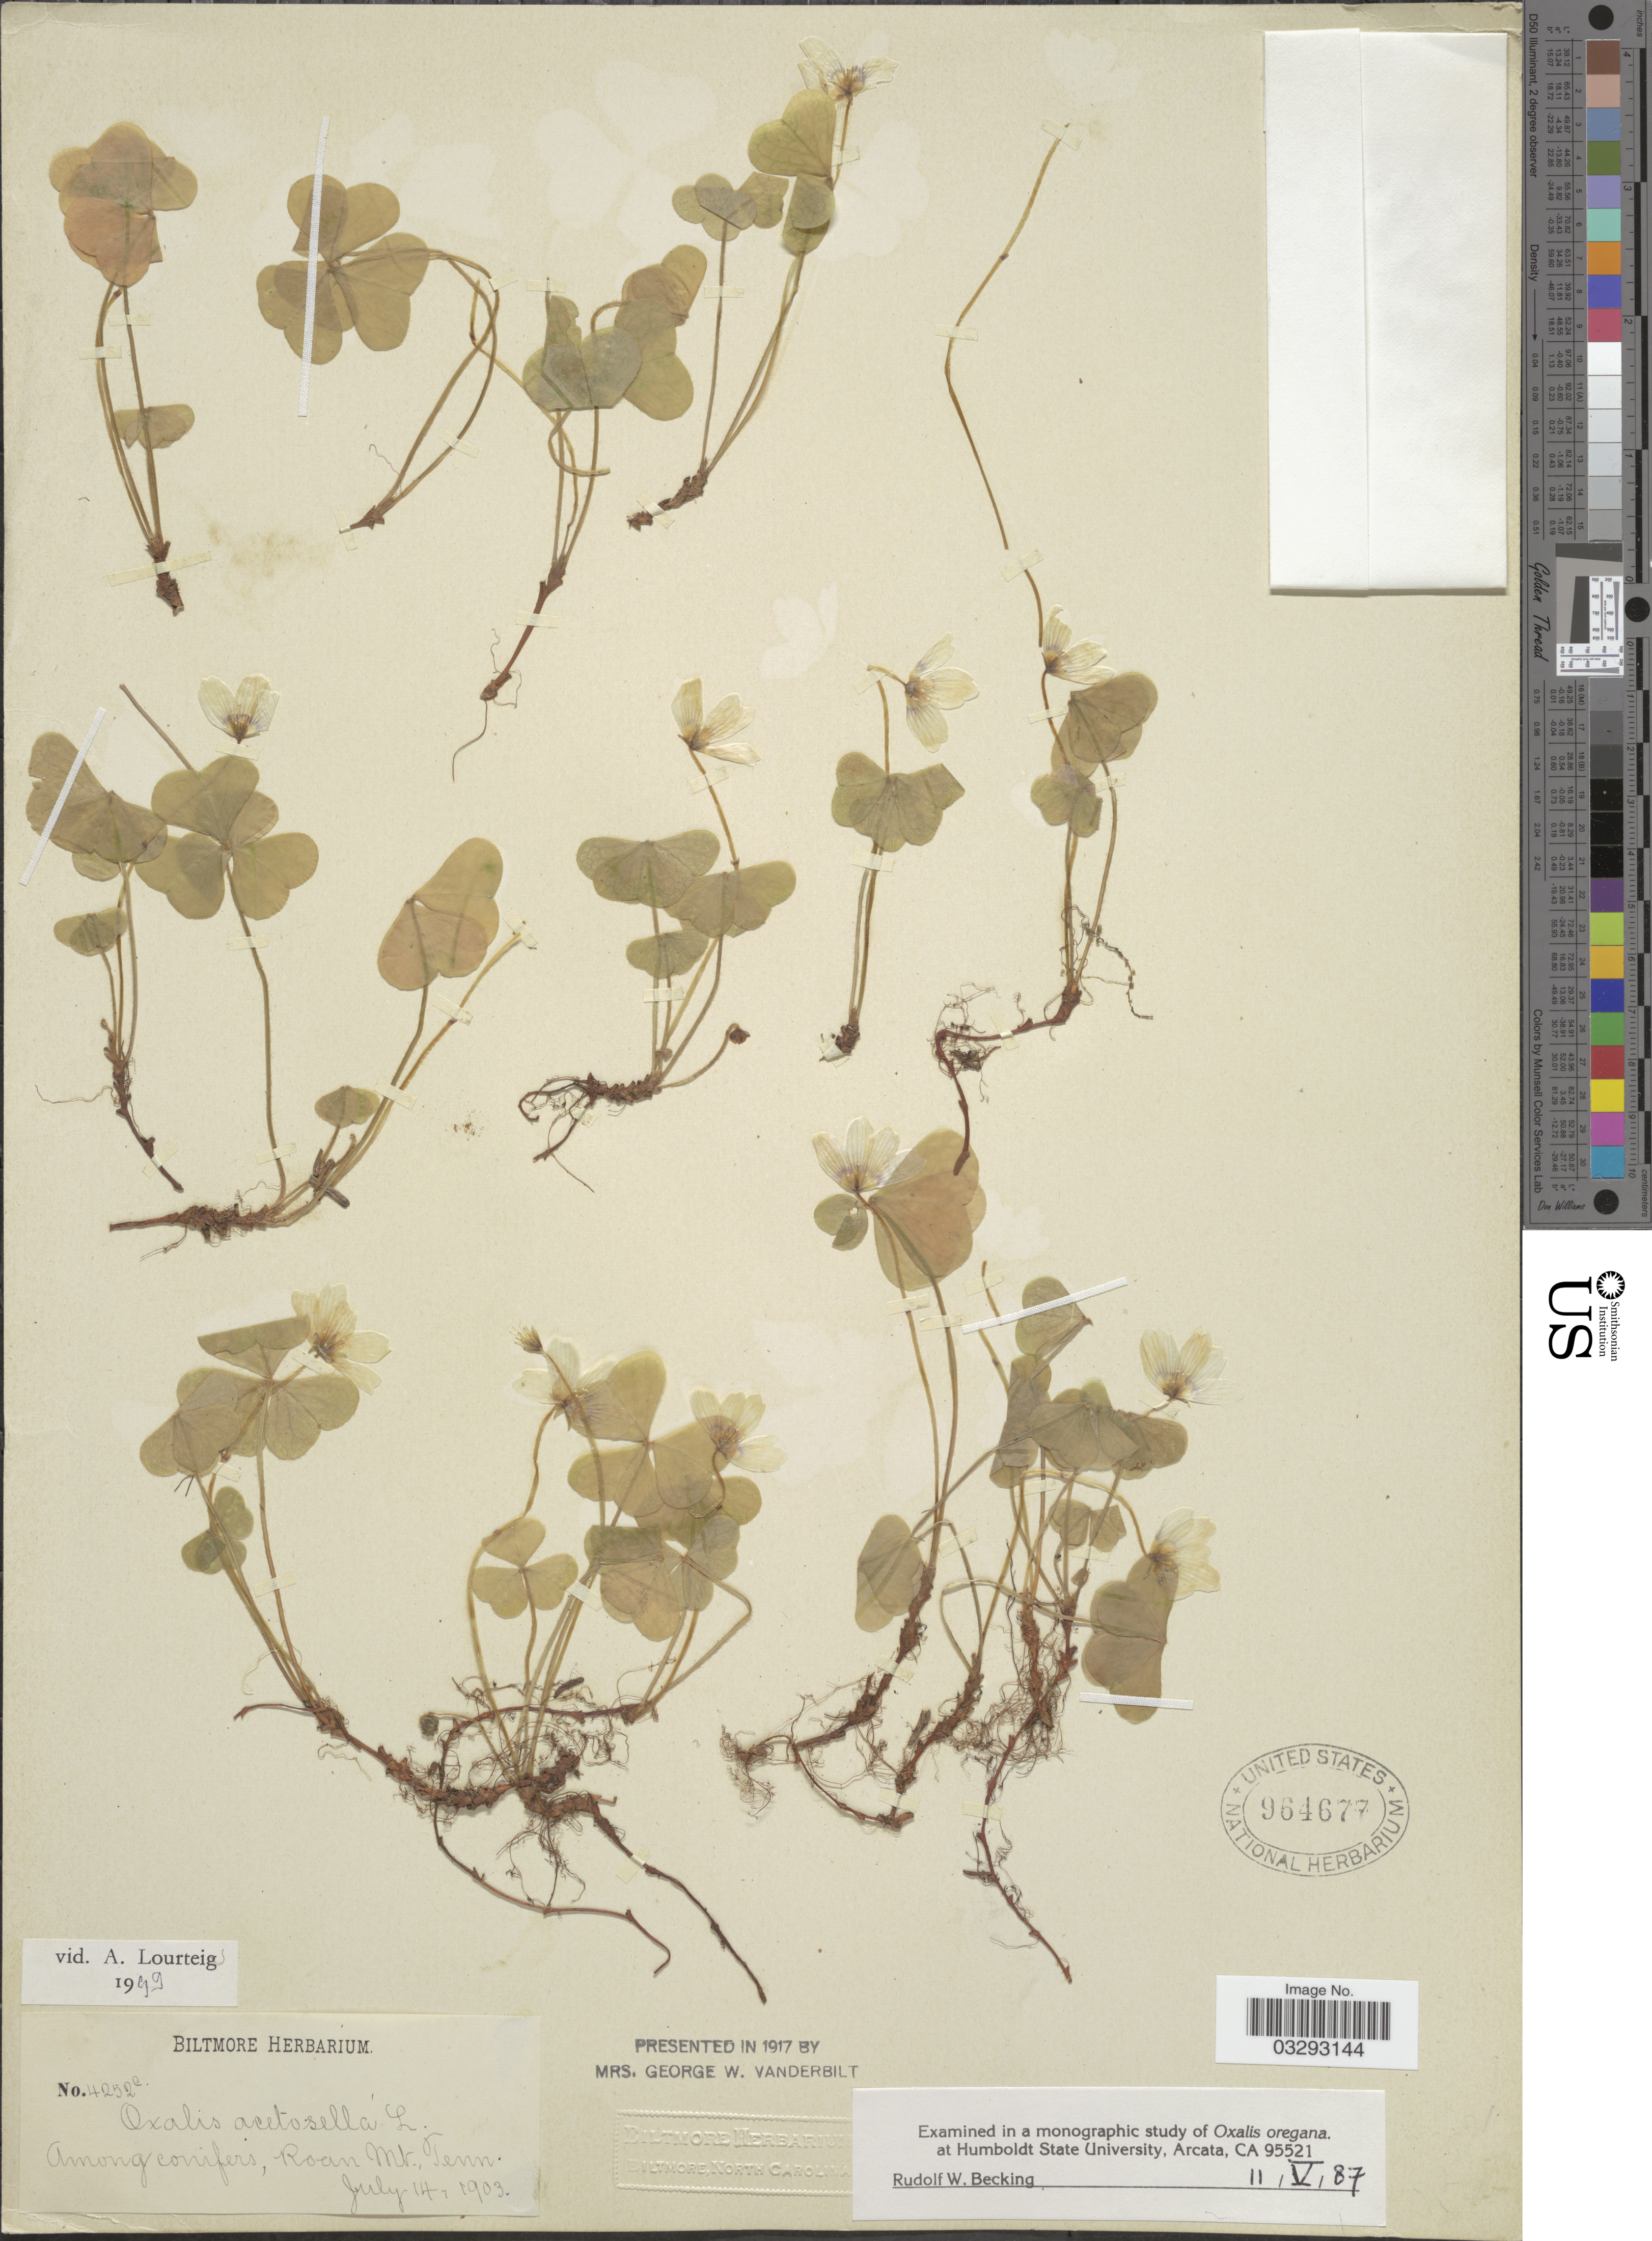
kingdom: Plantae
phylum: Tracheophyta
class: Magnoliopsida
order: Oxalidales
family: Oxalidaceae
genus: Oxalis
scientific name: Oxalis acetosella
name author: L.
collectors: ex herb. Biltmore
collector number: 4252c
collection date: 1903-07-14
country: United States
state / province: Tennessee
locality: Roan Mt., Tenn.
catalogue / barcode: US 964677